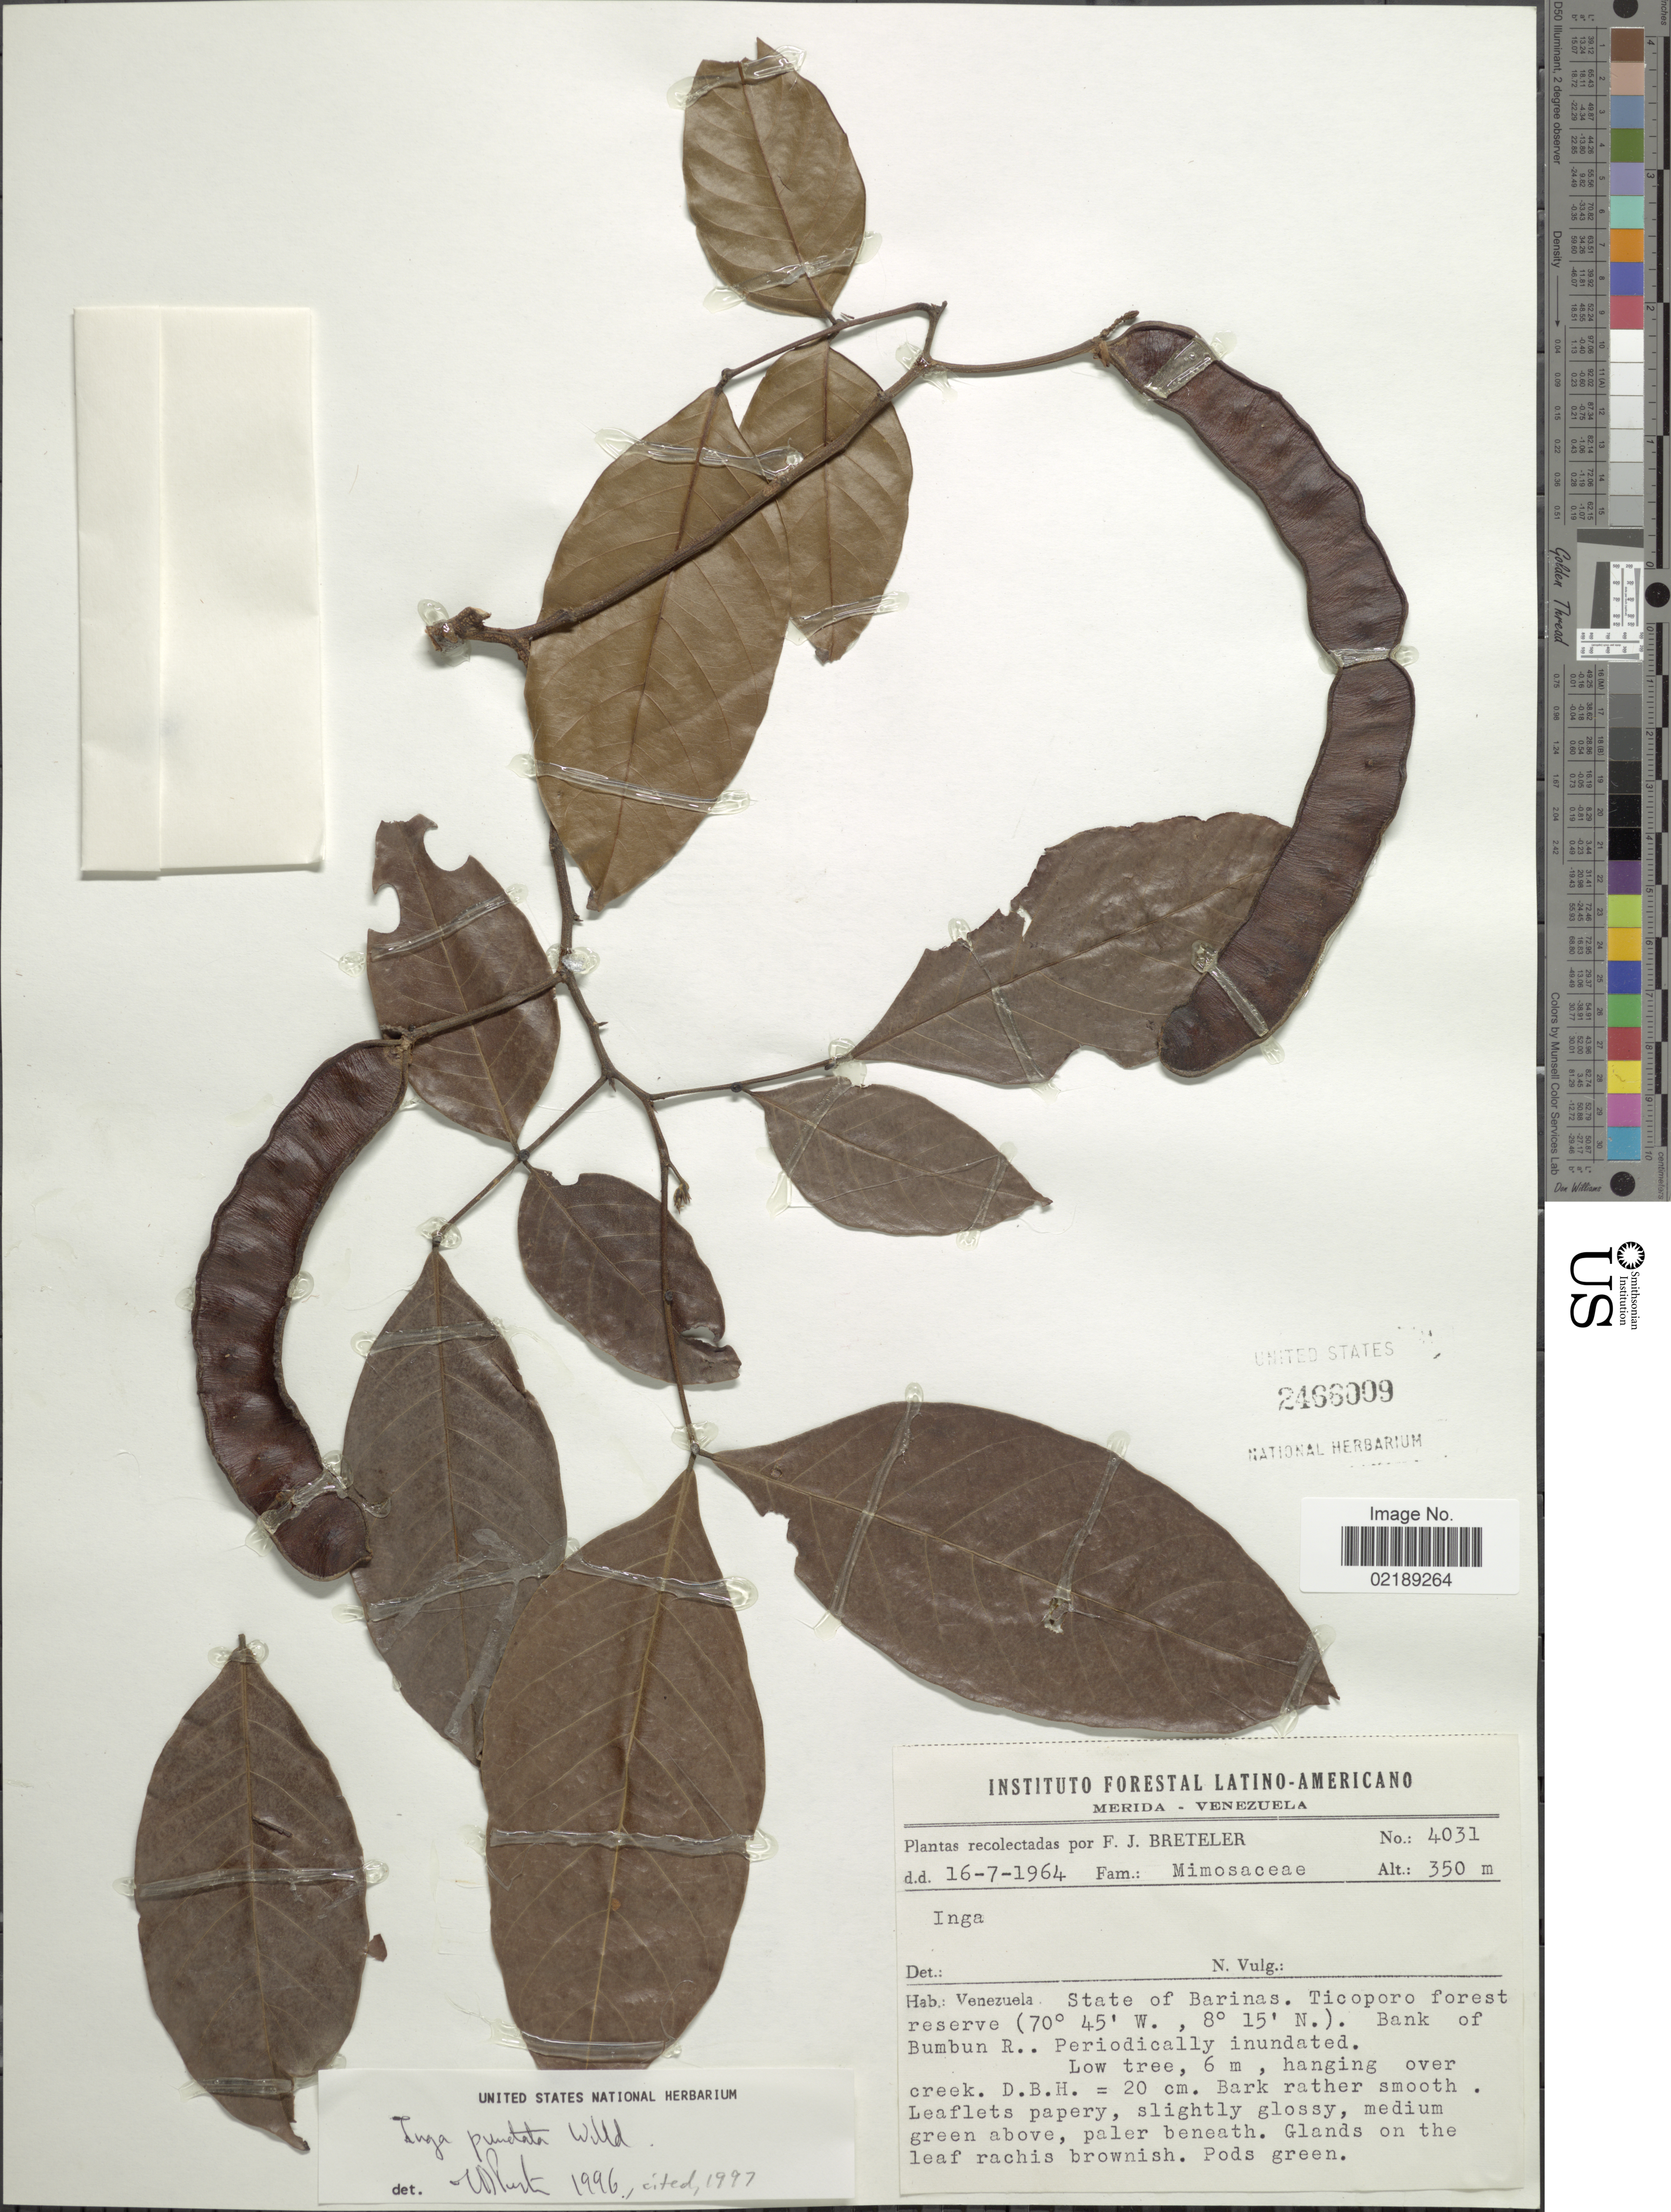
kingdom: Plantae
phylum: Tracheophyta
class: Magnoliopsida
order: Fabales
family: Fabaceae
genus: Inga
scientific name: Inga punctata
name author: Willd.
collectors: F. J. Breteler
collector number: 4031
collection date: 1964-07-16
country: Venezuela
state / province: Barinas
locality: Ticoporo forest reserve, Bank of Bumbun R.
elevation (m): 350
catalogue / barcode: US 2466009